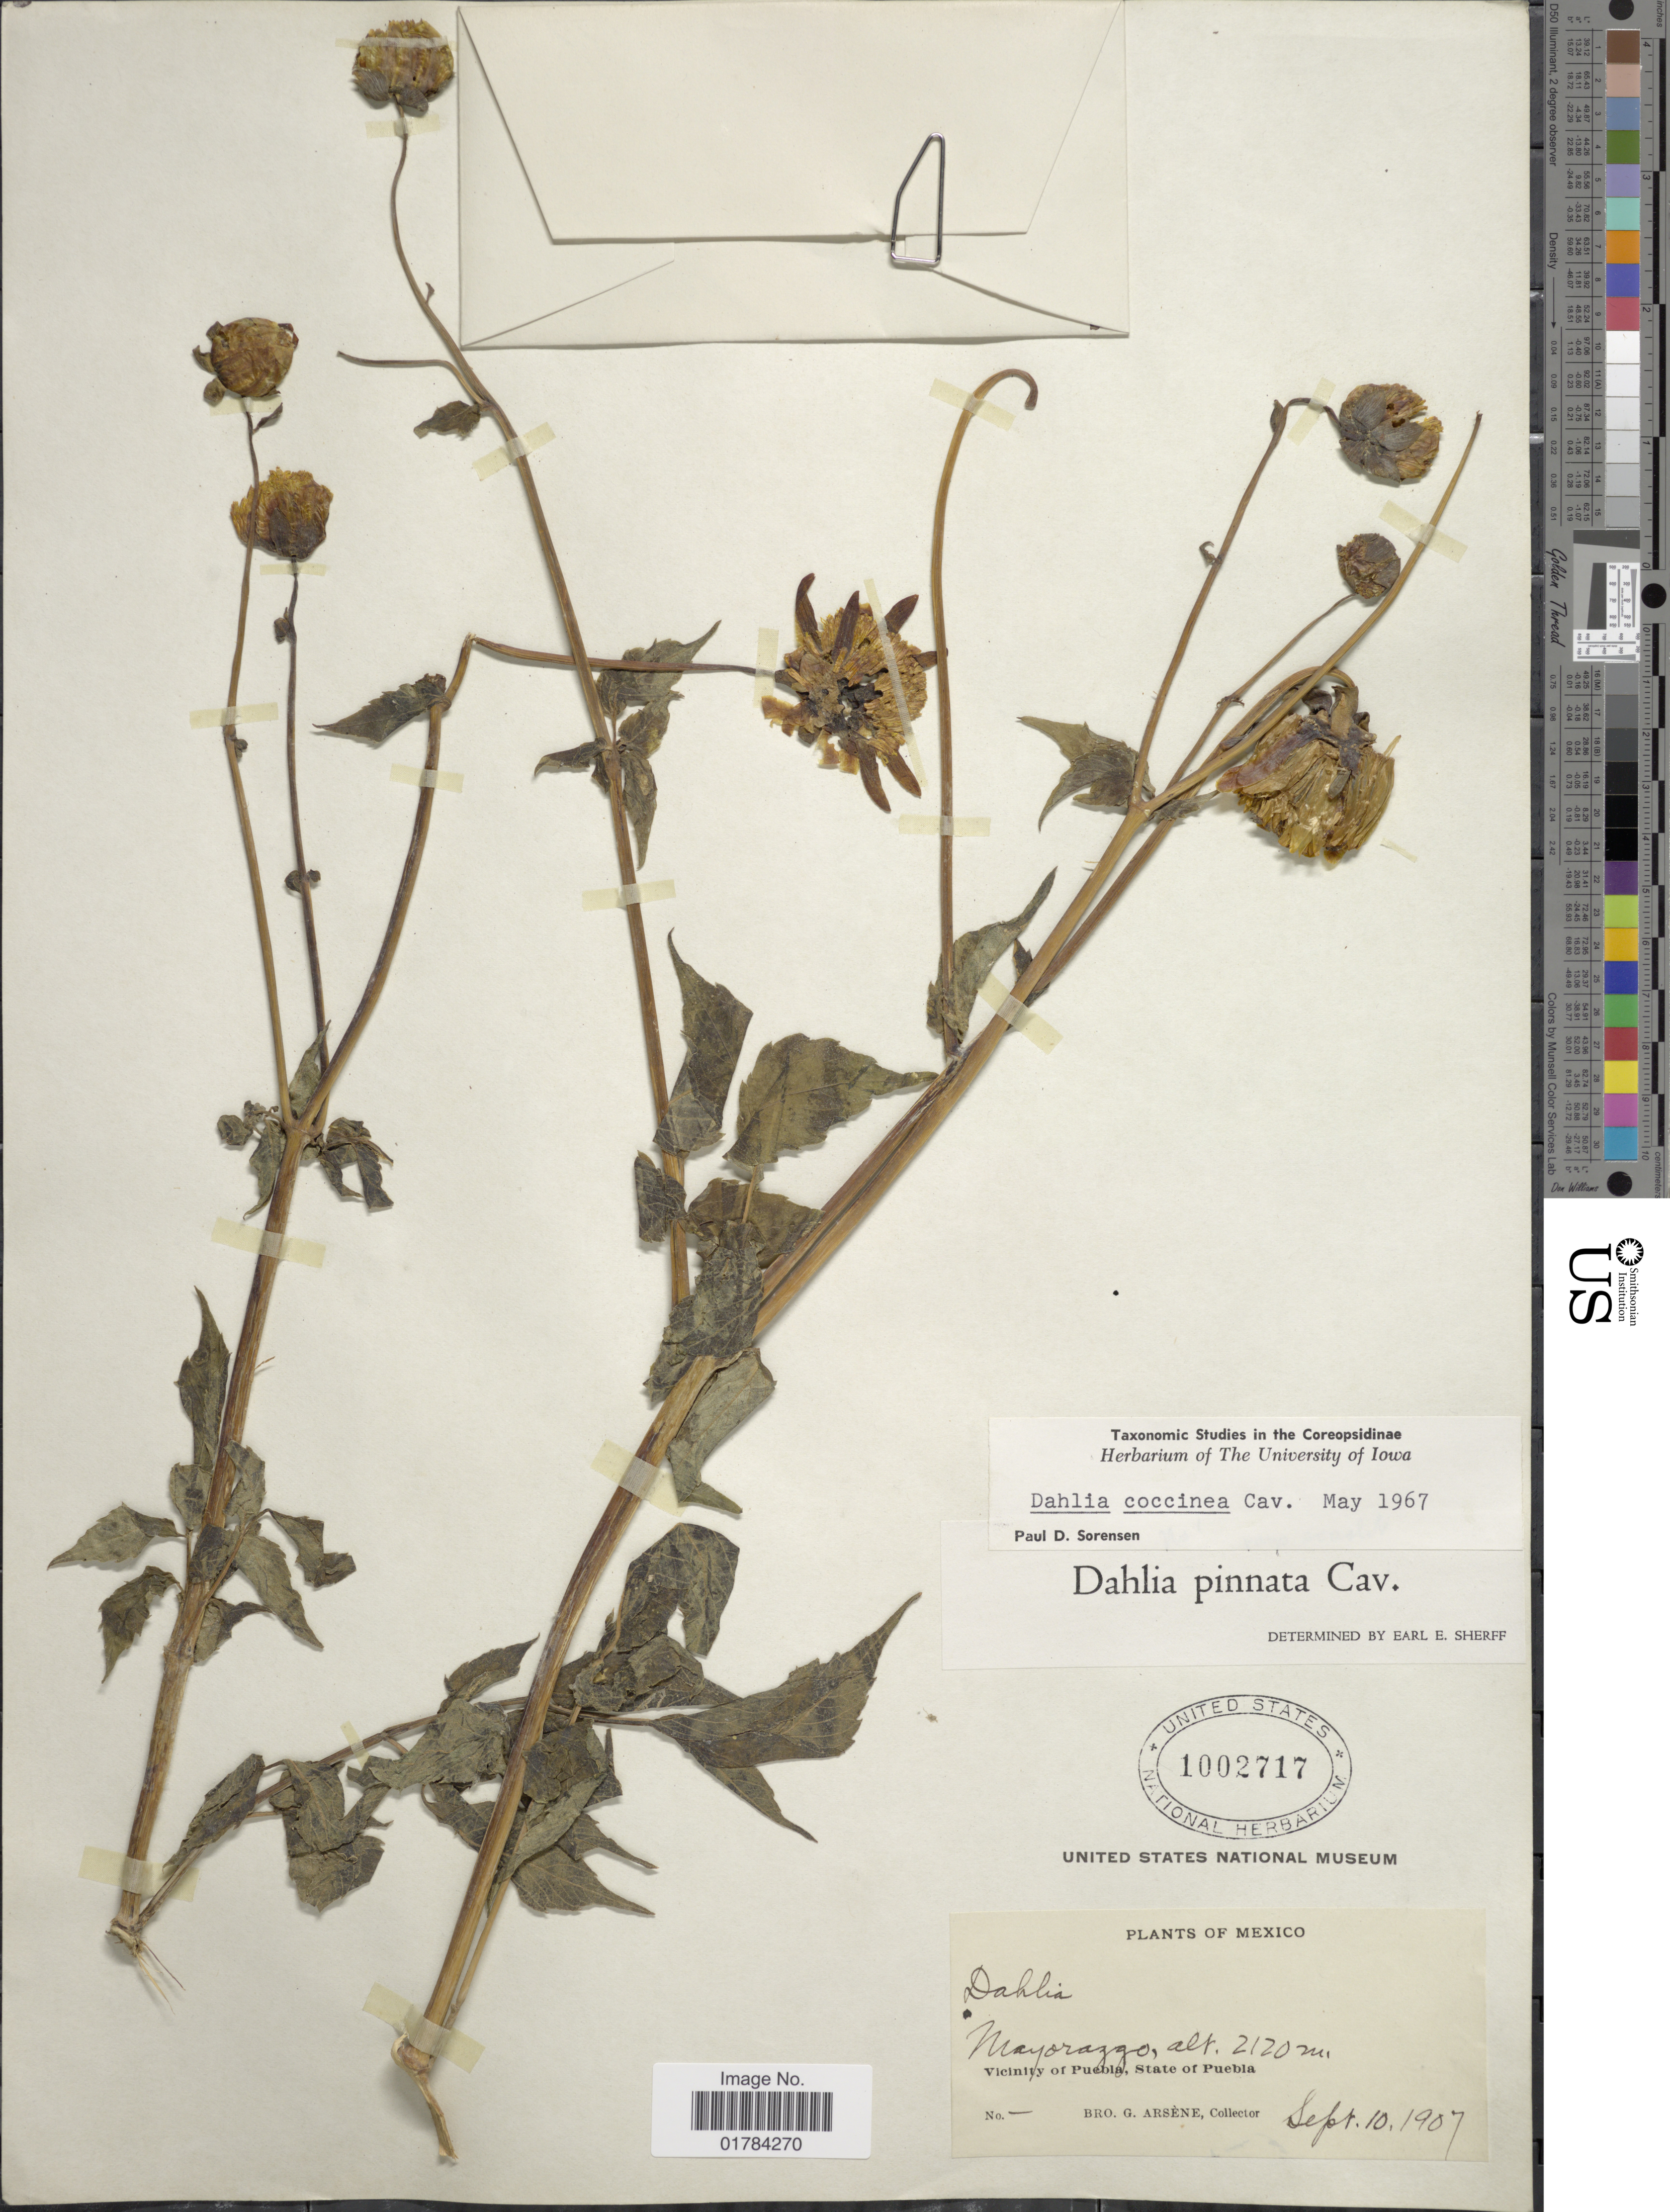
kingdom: Plantae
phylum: Tracheophyta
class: Magnoliopsida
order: Asterales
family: Asteraceae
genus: Dahlia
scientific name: Dahlia coccinea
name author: Cav.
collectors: Bro. G. Arsène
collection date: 1907-09-10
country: Mexico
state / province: Puebla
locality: Mayorazgo, Vicinity of Puebla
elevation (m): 2120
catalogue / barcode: US 1002717